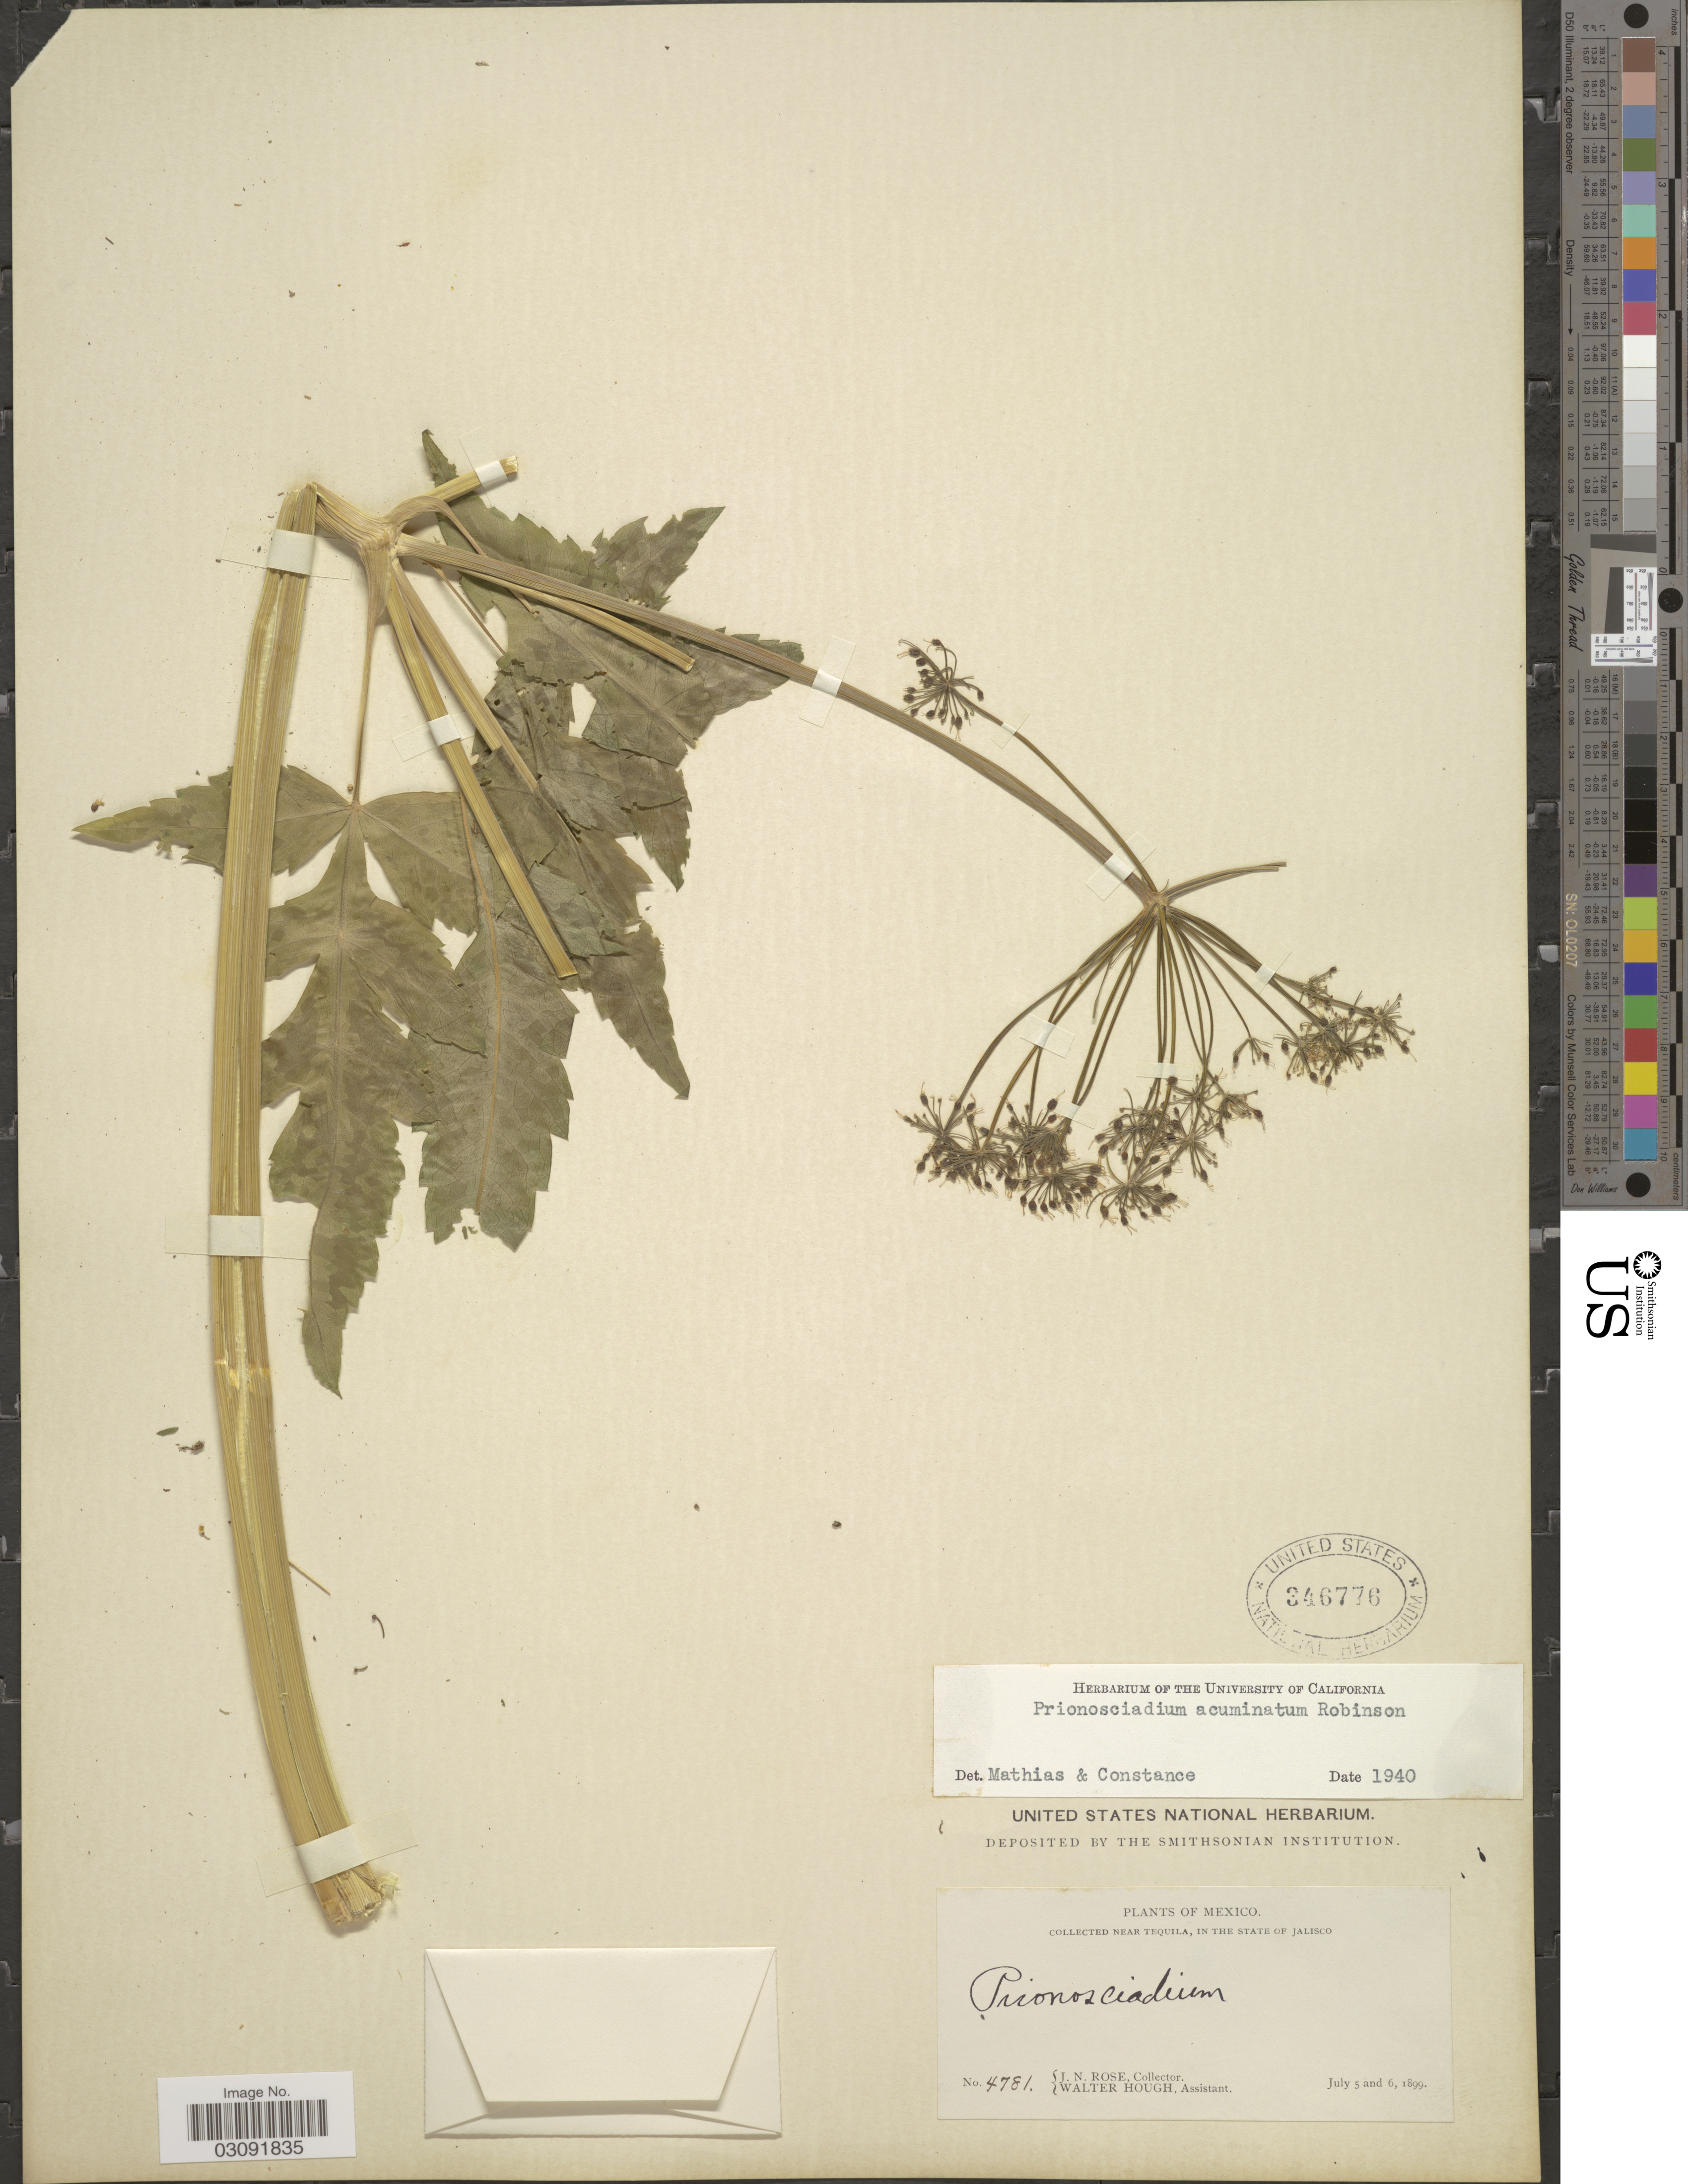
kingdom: Plantae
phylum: Tracheophyta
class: Magnoliopsida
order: Apiales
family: Apiaceae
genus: Prionosciadium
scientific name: Prionosciadium acuminatum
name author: B.L. Rob. ex J.M. Coult. & Rose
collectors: J. N. Rose & W. Hough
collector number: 4781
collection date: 1899-07-05/1899-07-06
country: Mexico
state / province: Jalisco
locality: Near Tequila, In The State of Jalisco.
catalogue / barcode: US 346776